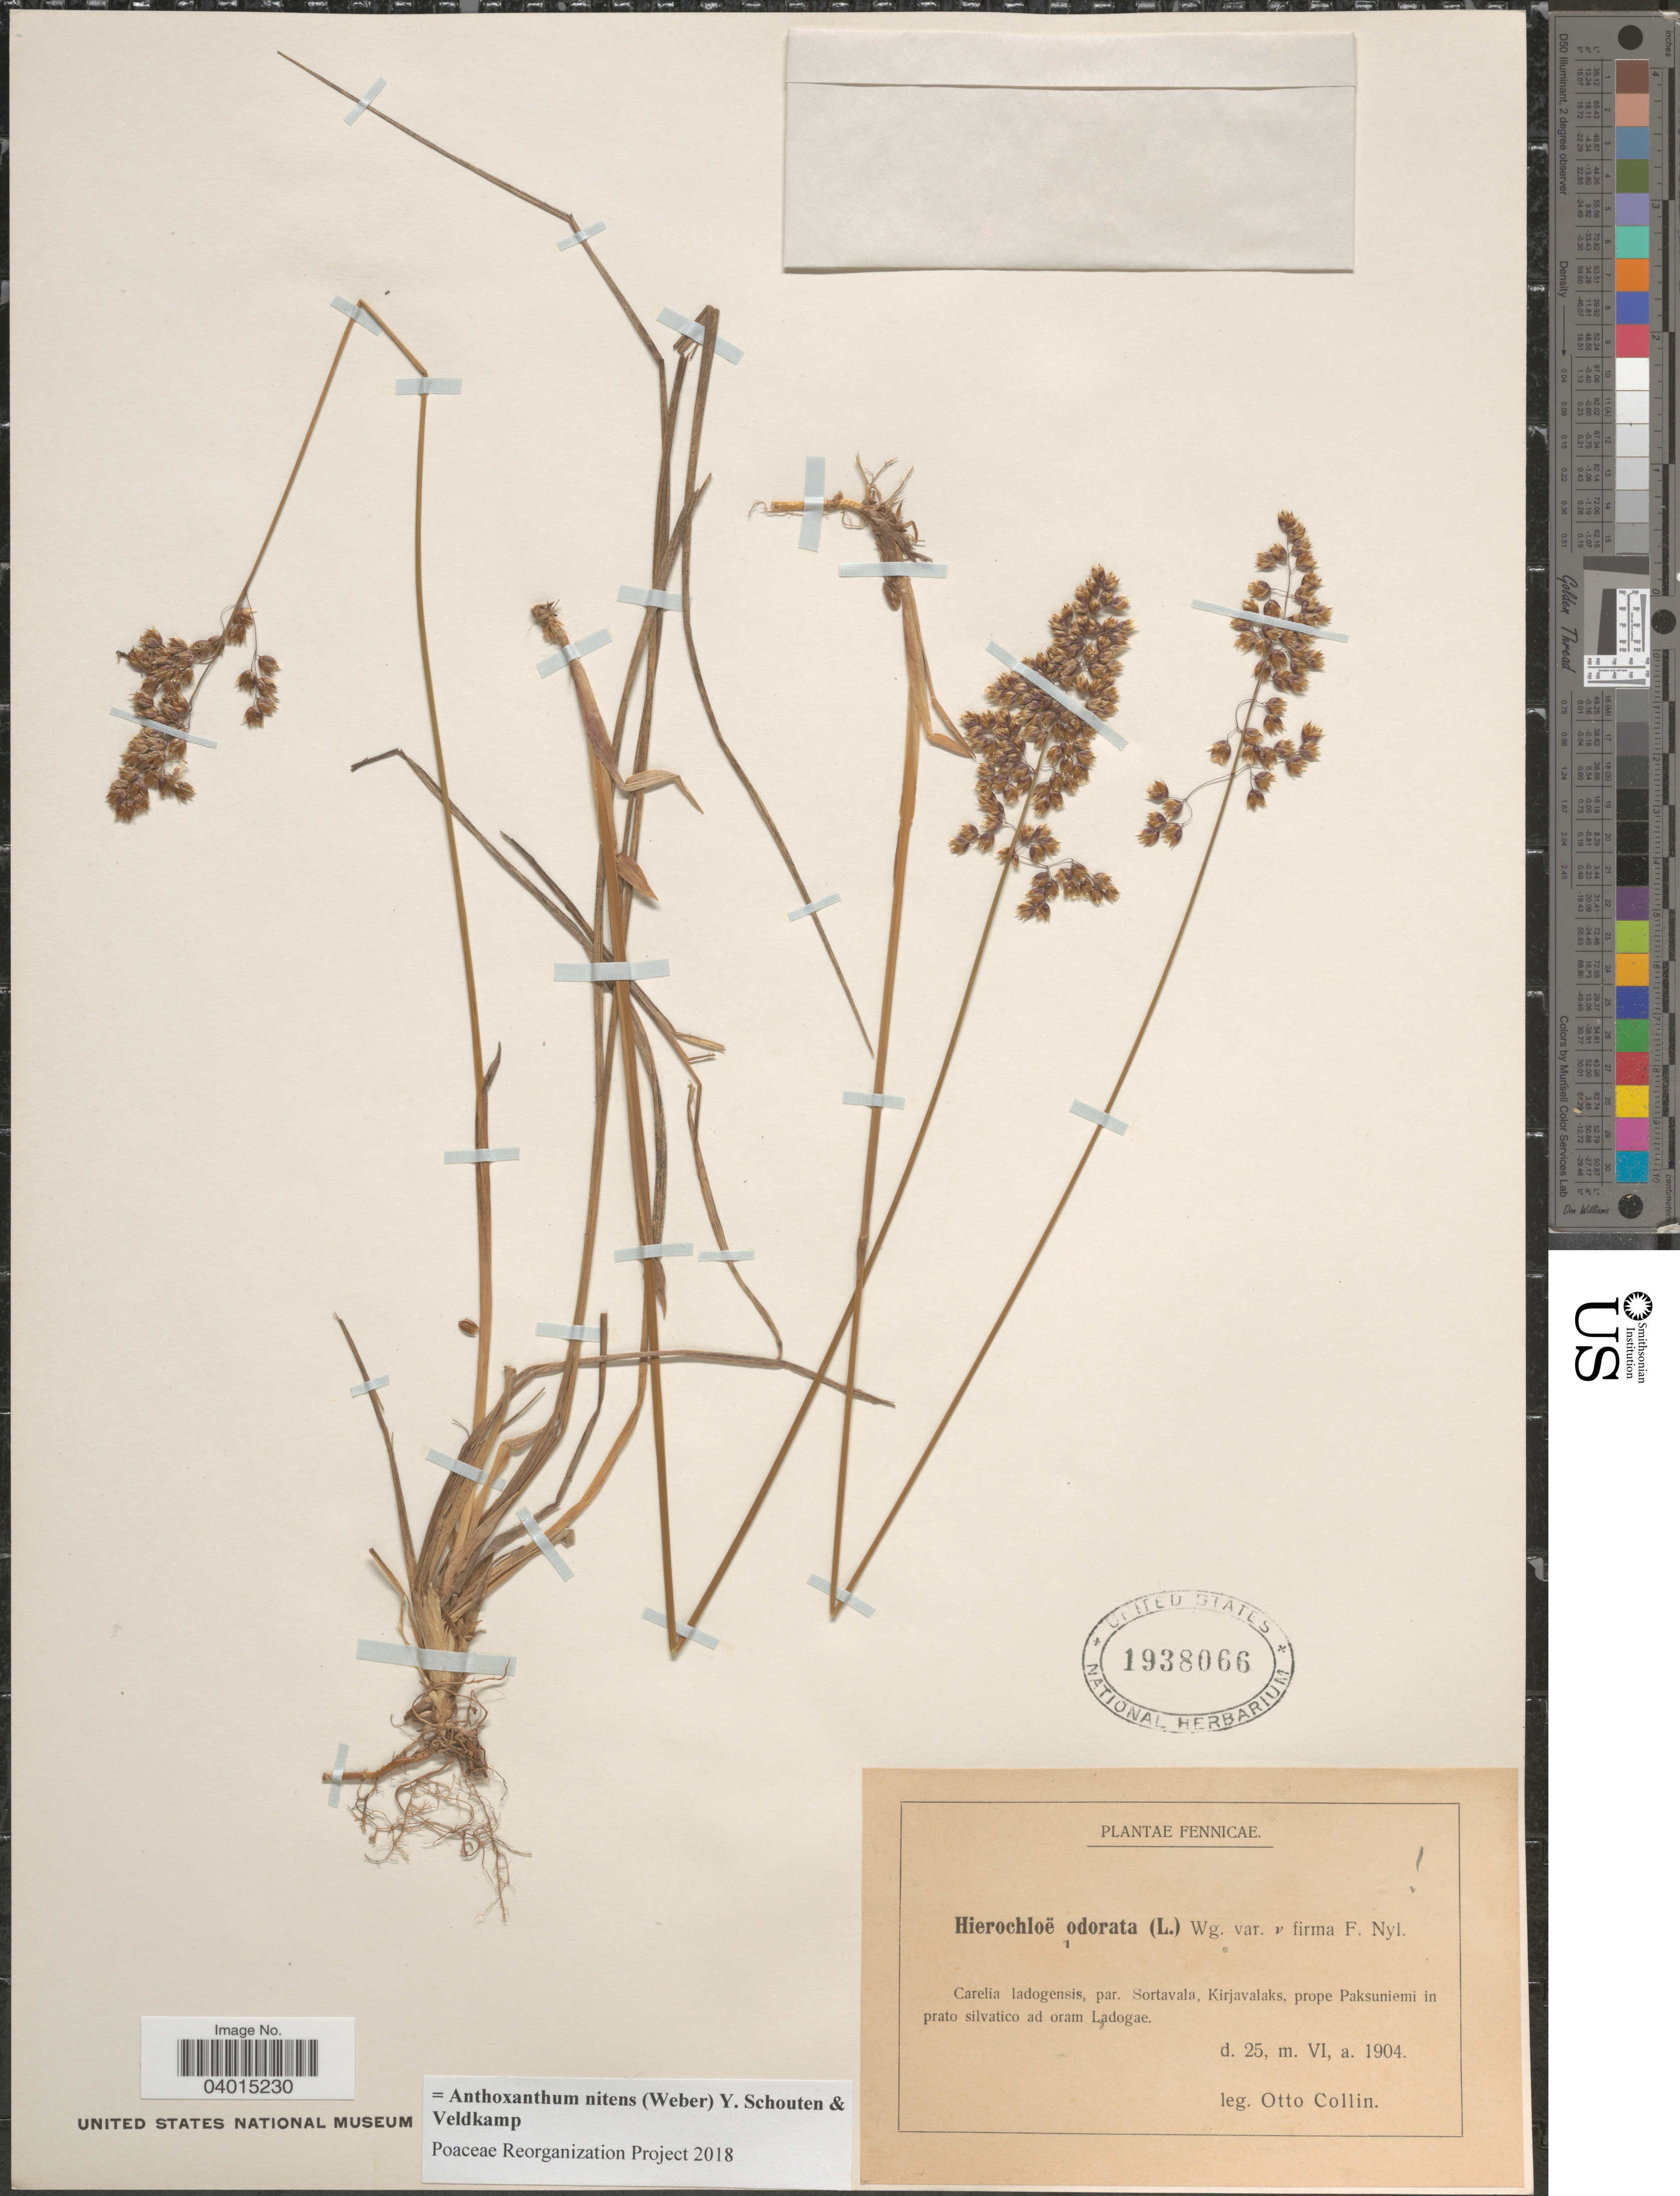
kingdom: Plantae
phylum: Tracheophyta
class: Liliopsida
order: Poales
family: Poaceae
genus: Anthoxanthum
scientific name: Anthoxanthum nitens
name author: (G.H. Weber) R.T.A. Schouten & Veldkamp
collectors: O. Collin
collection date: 1904-06-25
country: Finland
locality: Fennicae. Carelia ladogensis, par. Sortavala, Kirjavalaks, prope Paksuniemi in prato silvatico ad oram Ladogae.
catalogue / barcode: US 1938066